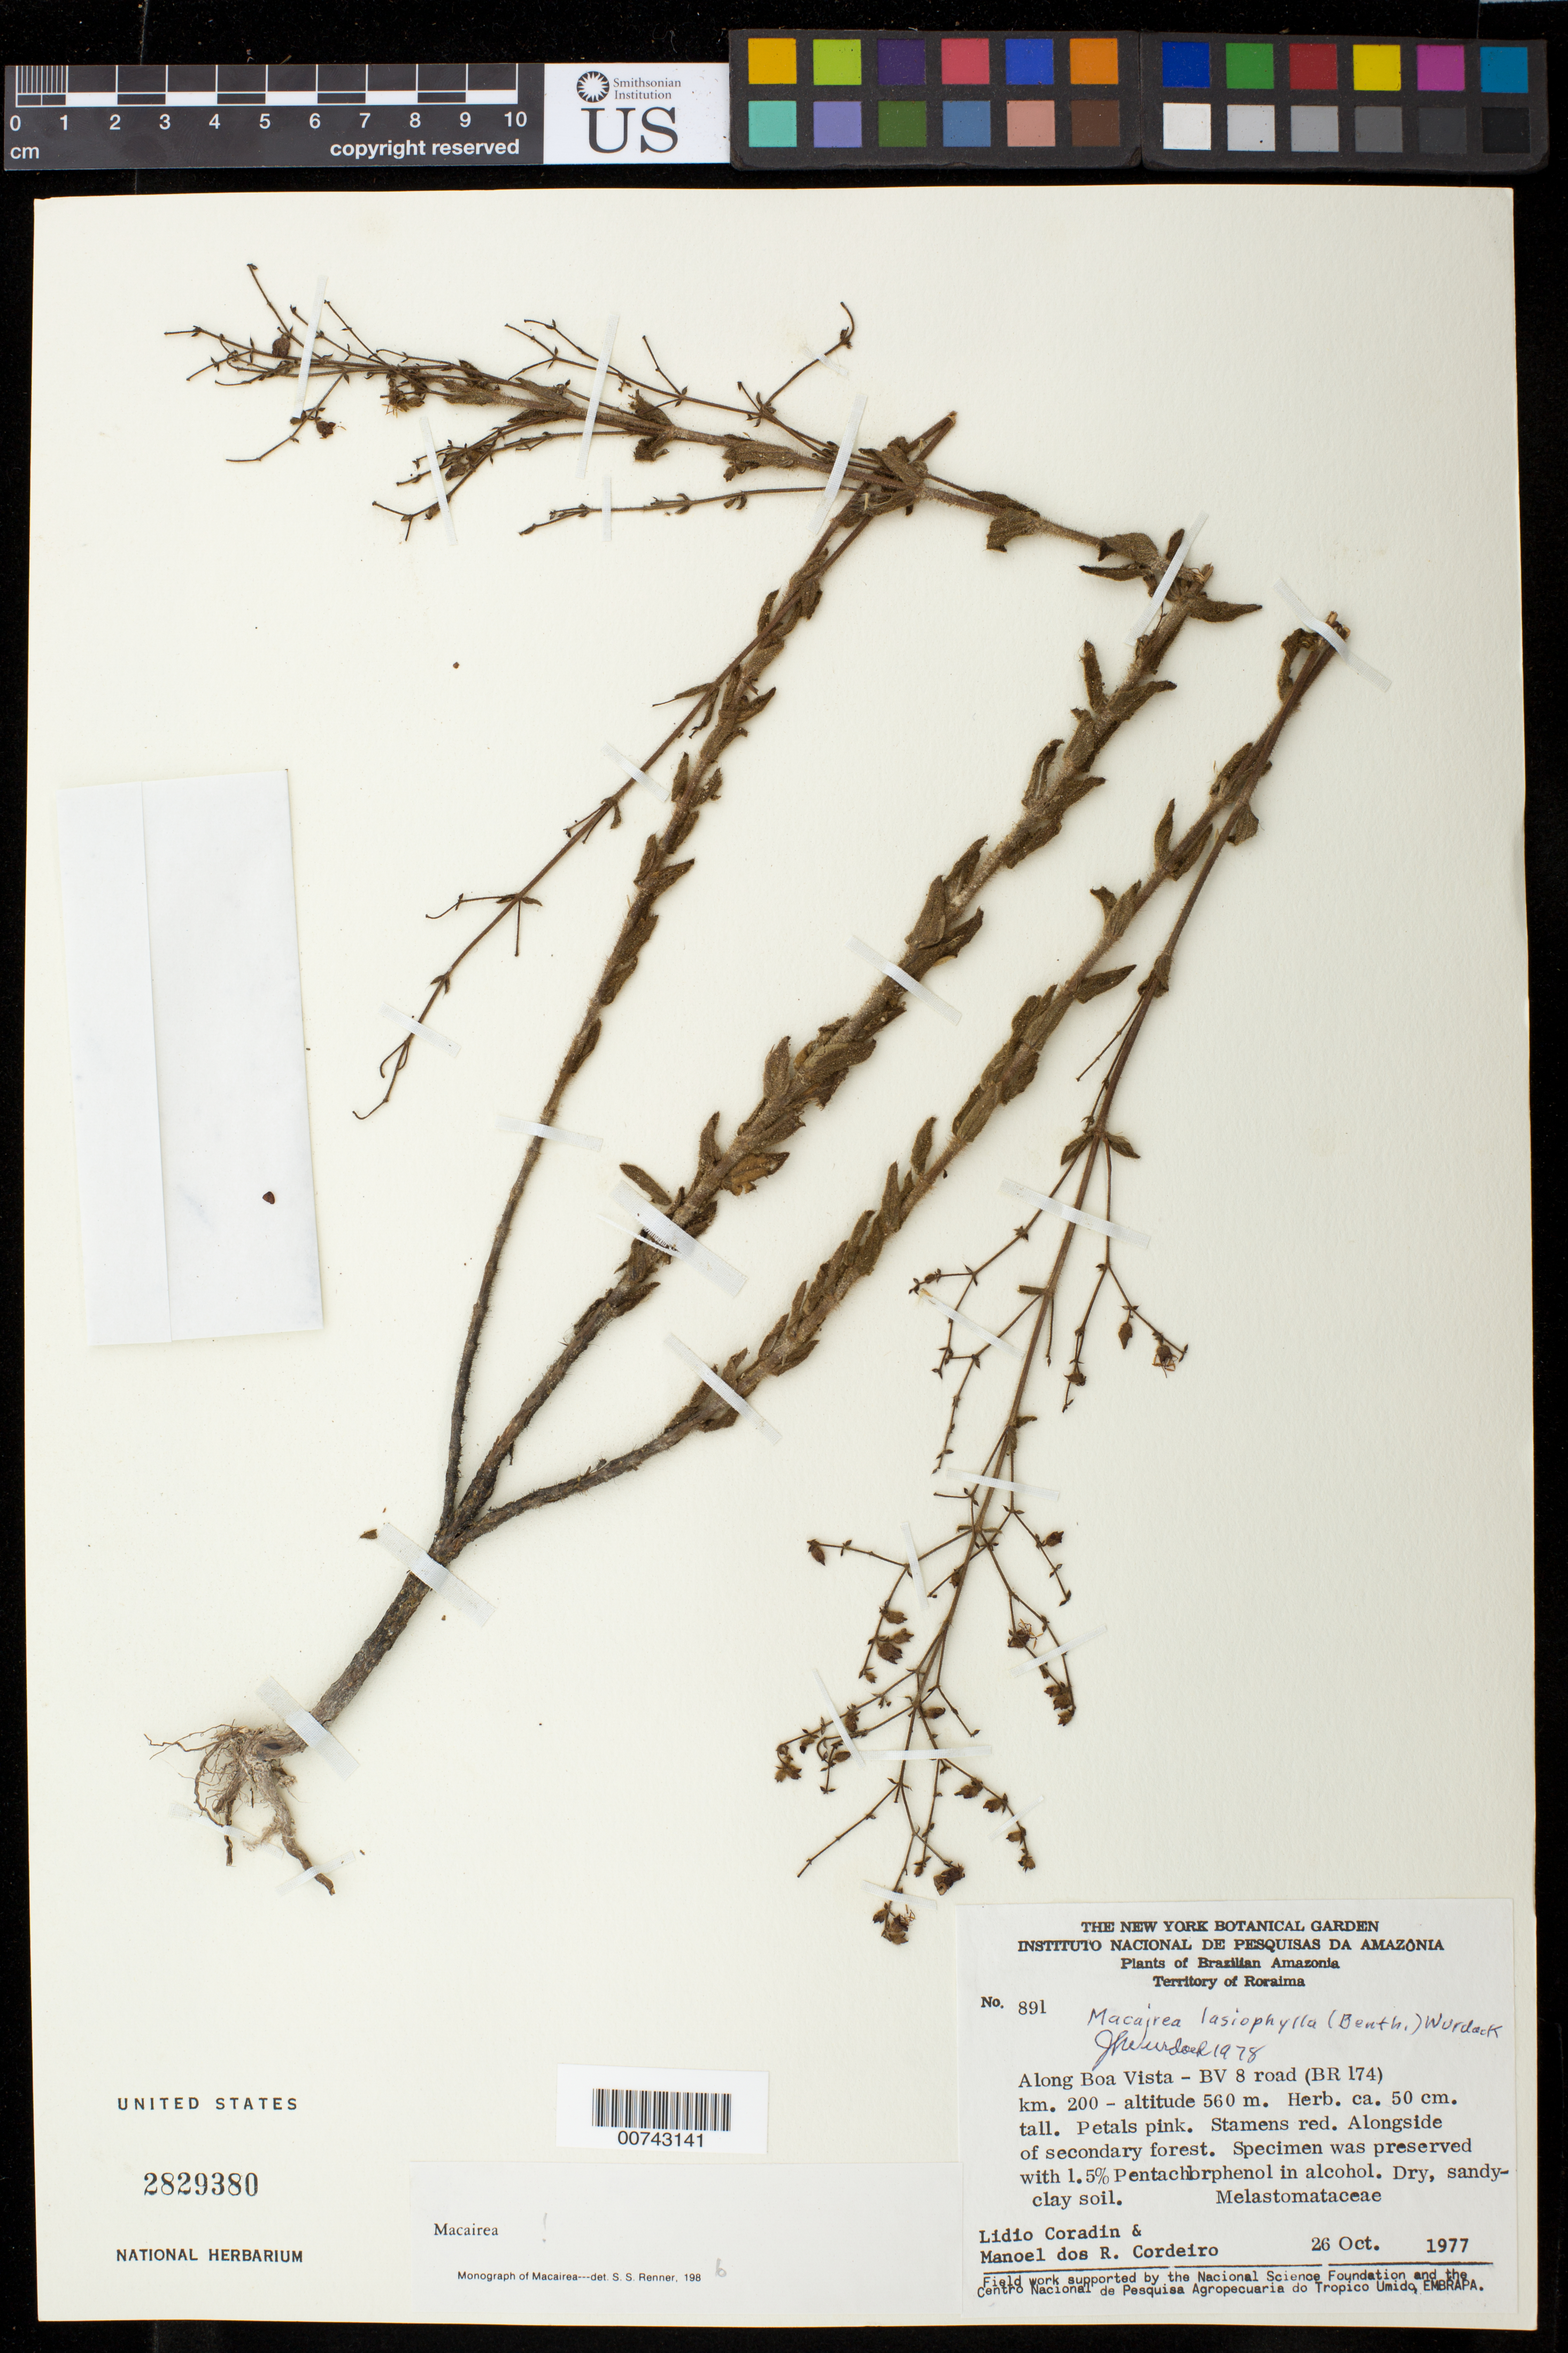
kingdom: Plantae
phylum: Tracheophyta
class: Magnoliopsida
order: Myrtales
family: Melastomataceae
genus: Macairea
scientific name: Macairea lasiophylla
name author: (Benth.) Wurdack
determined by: Wurdack, John J., (US), US (UNITED STATES)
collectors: L. Coradin & M. Cordeiro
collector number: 891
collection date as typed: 26-Oct-77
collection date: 1977-10-26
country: Venezuela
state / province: Bolívar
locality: Boa Vista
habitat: Dry, sandy-clay soil; along side of secondary forest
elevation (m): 200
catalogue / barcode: US 2829380